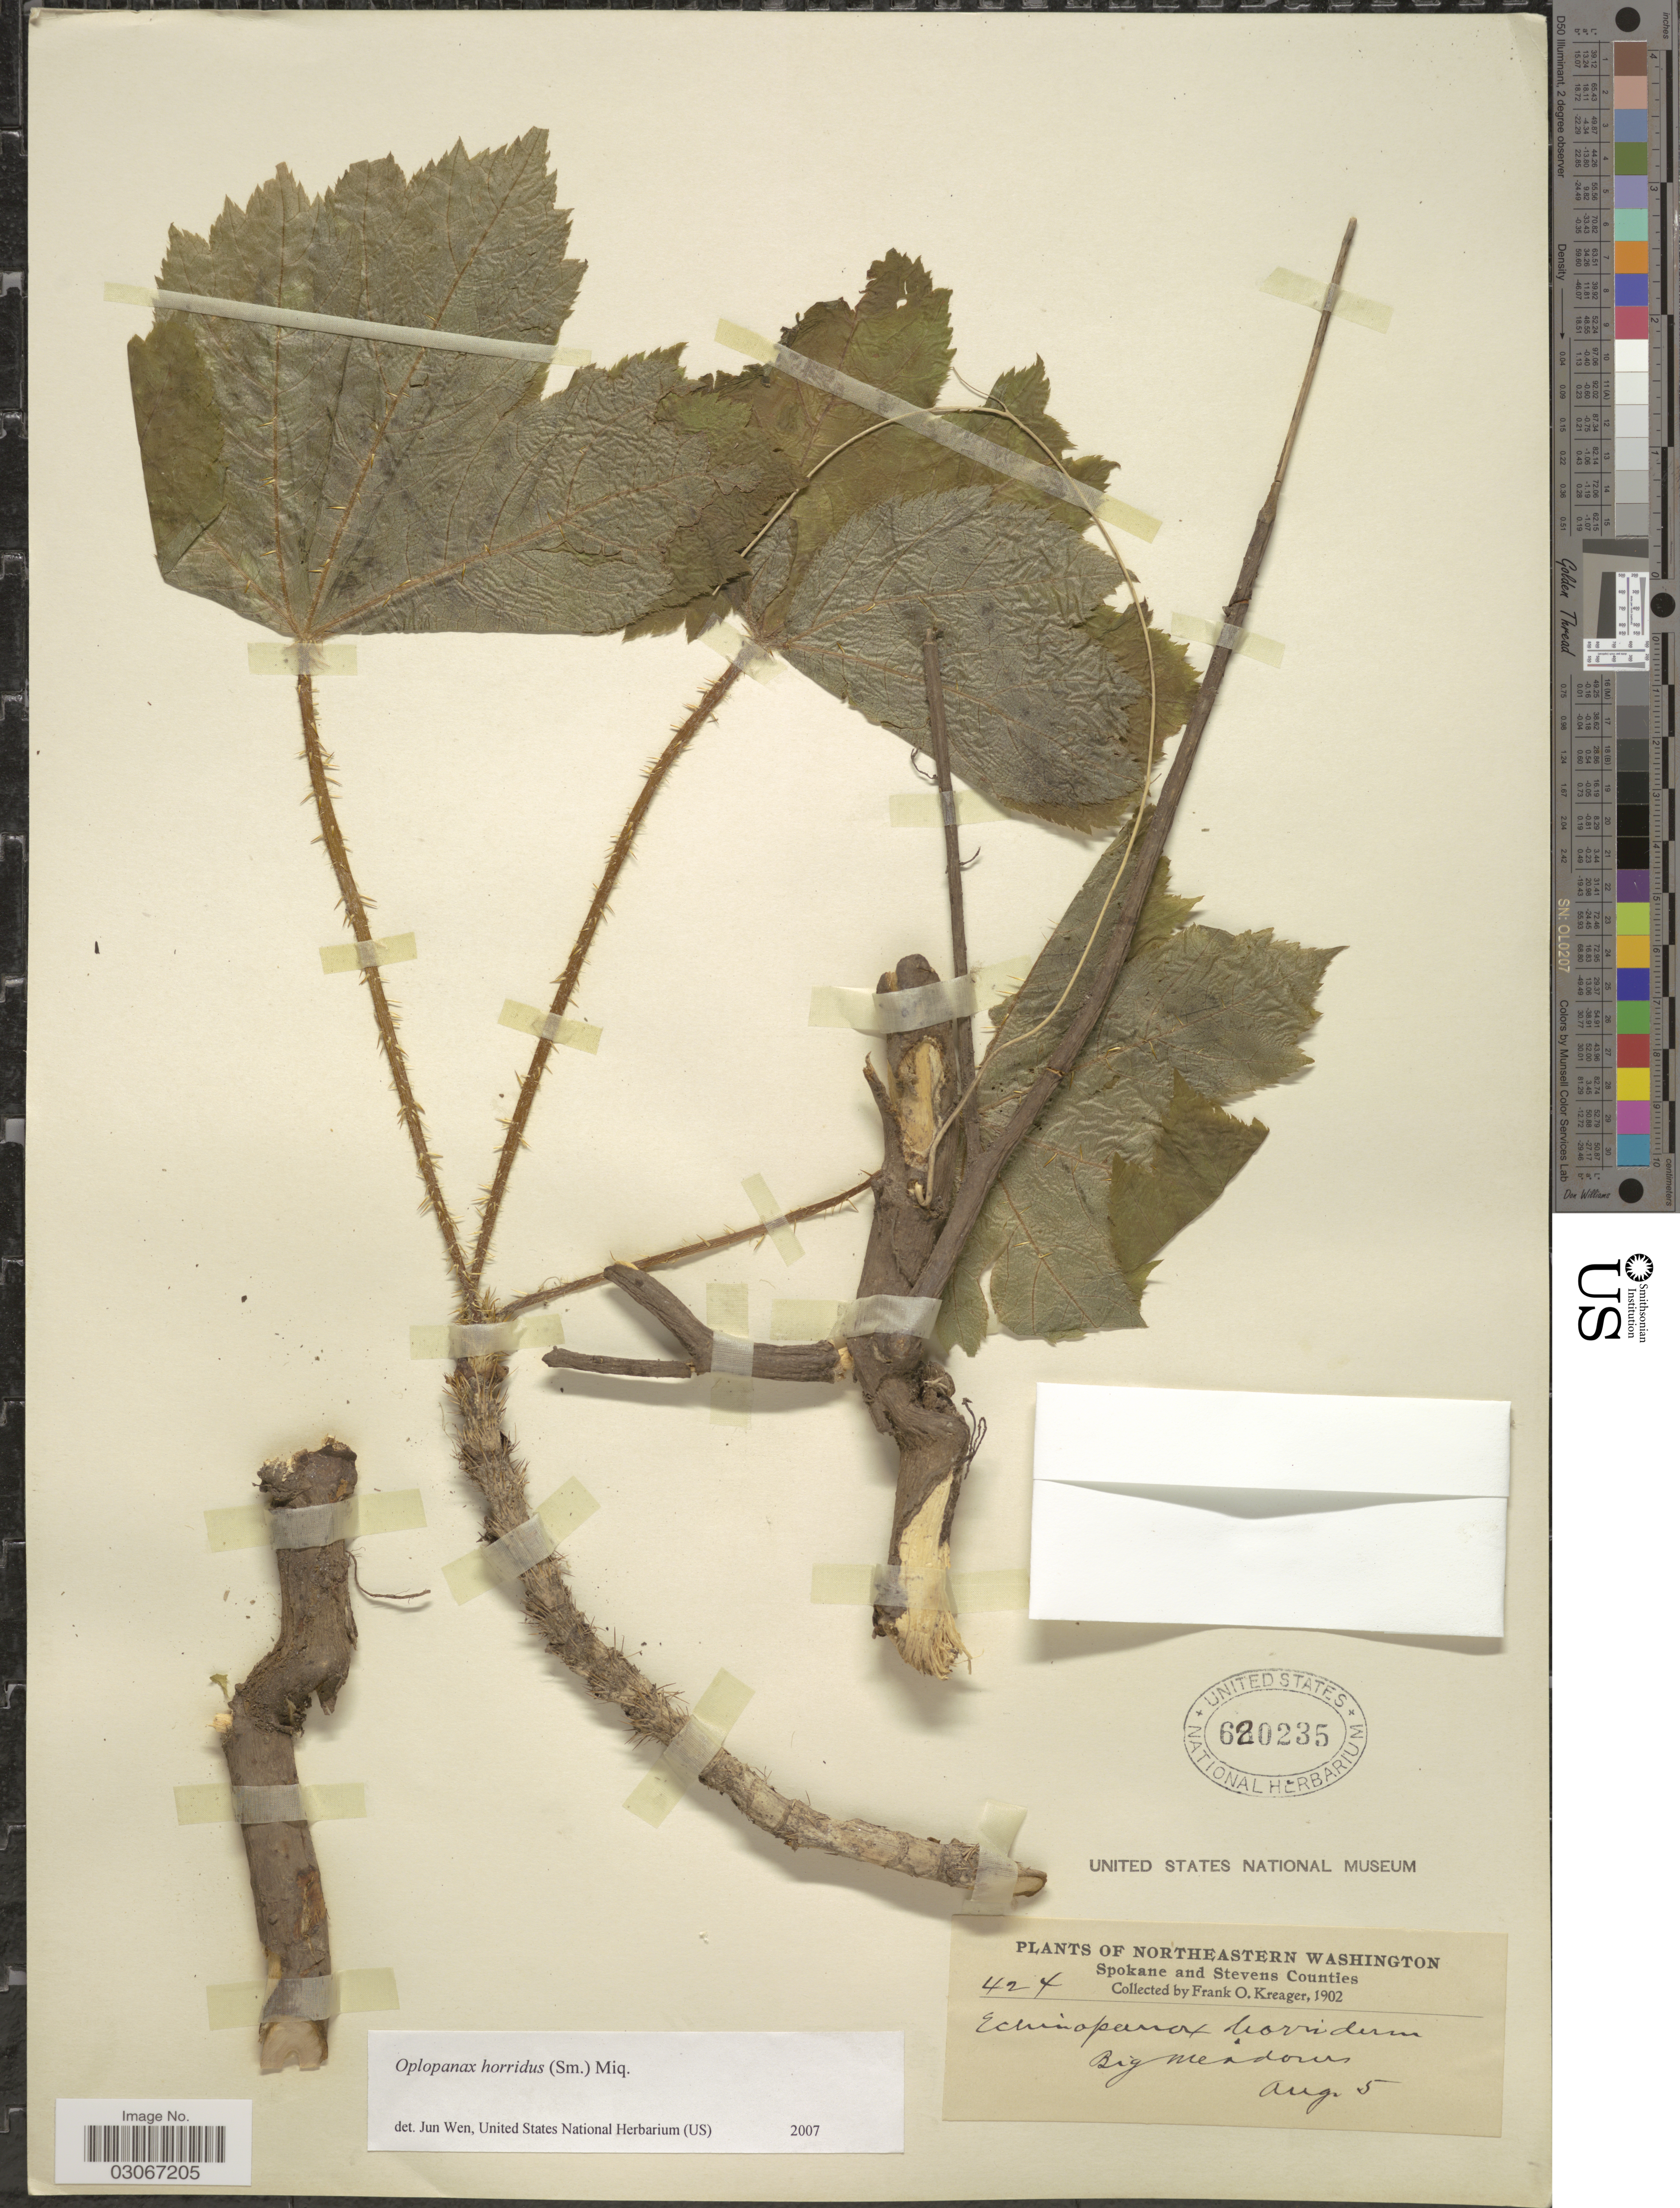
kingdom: Plantae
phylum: Tracheophyta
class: Magnoliopsida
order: Apiales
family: Apiaceae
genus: Opopanax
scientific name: Opopanax horridus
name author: Miq. ex Dippel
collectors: F. Kreager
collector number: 424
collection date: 1902-08-05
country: United States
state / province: Washington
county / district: Spokane / Stevens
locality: Northeastern Washington. Spokane and Stevens Counties. Big meadows.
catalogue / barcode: US 620235